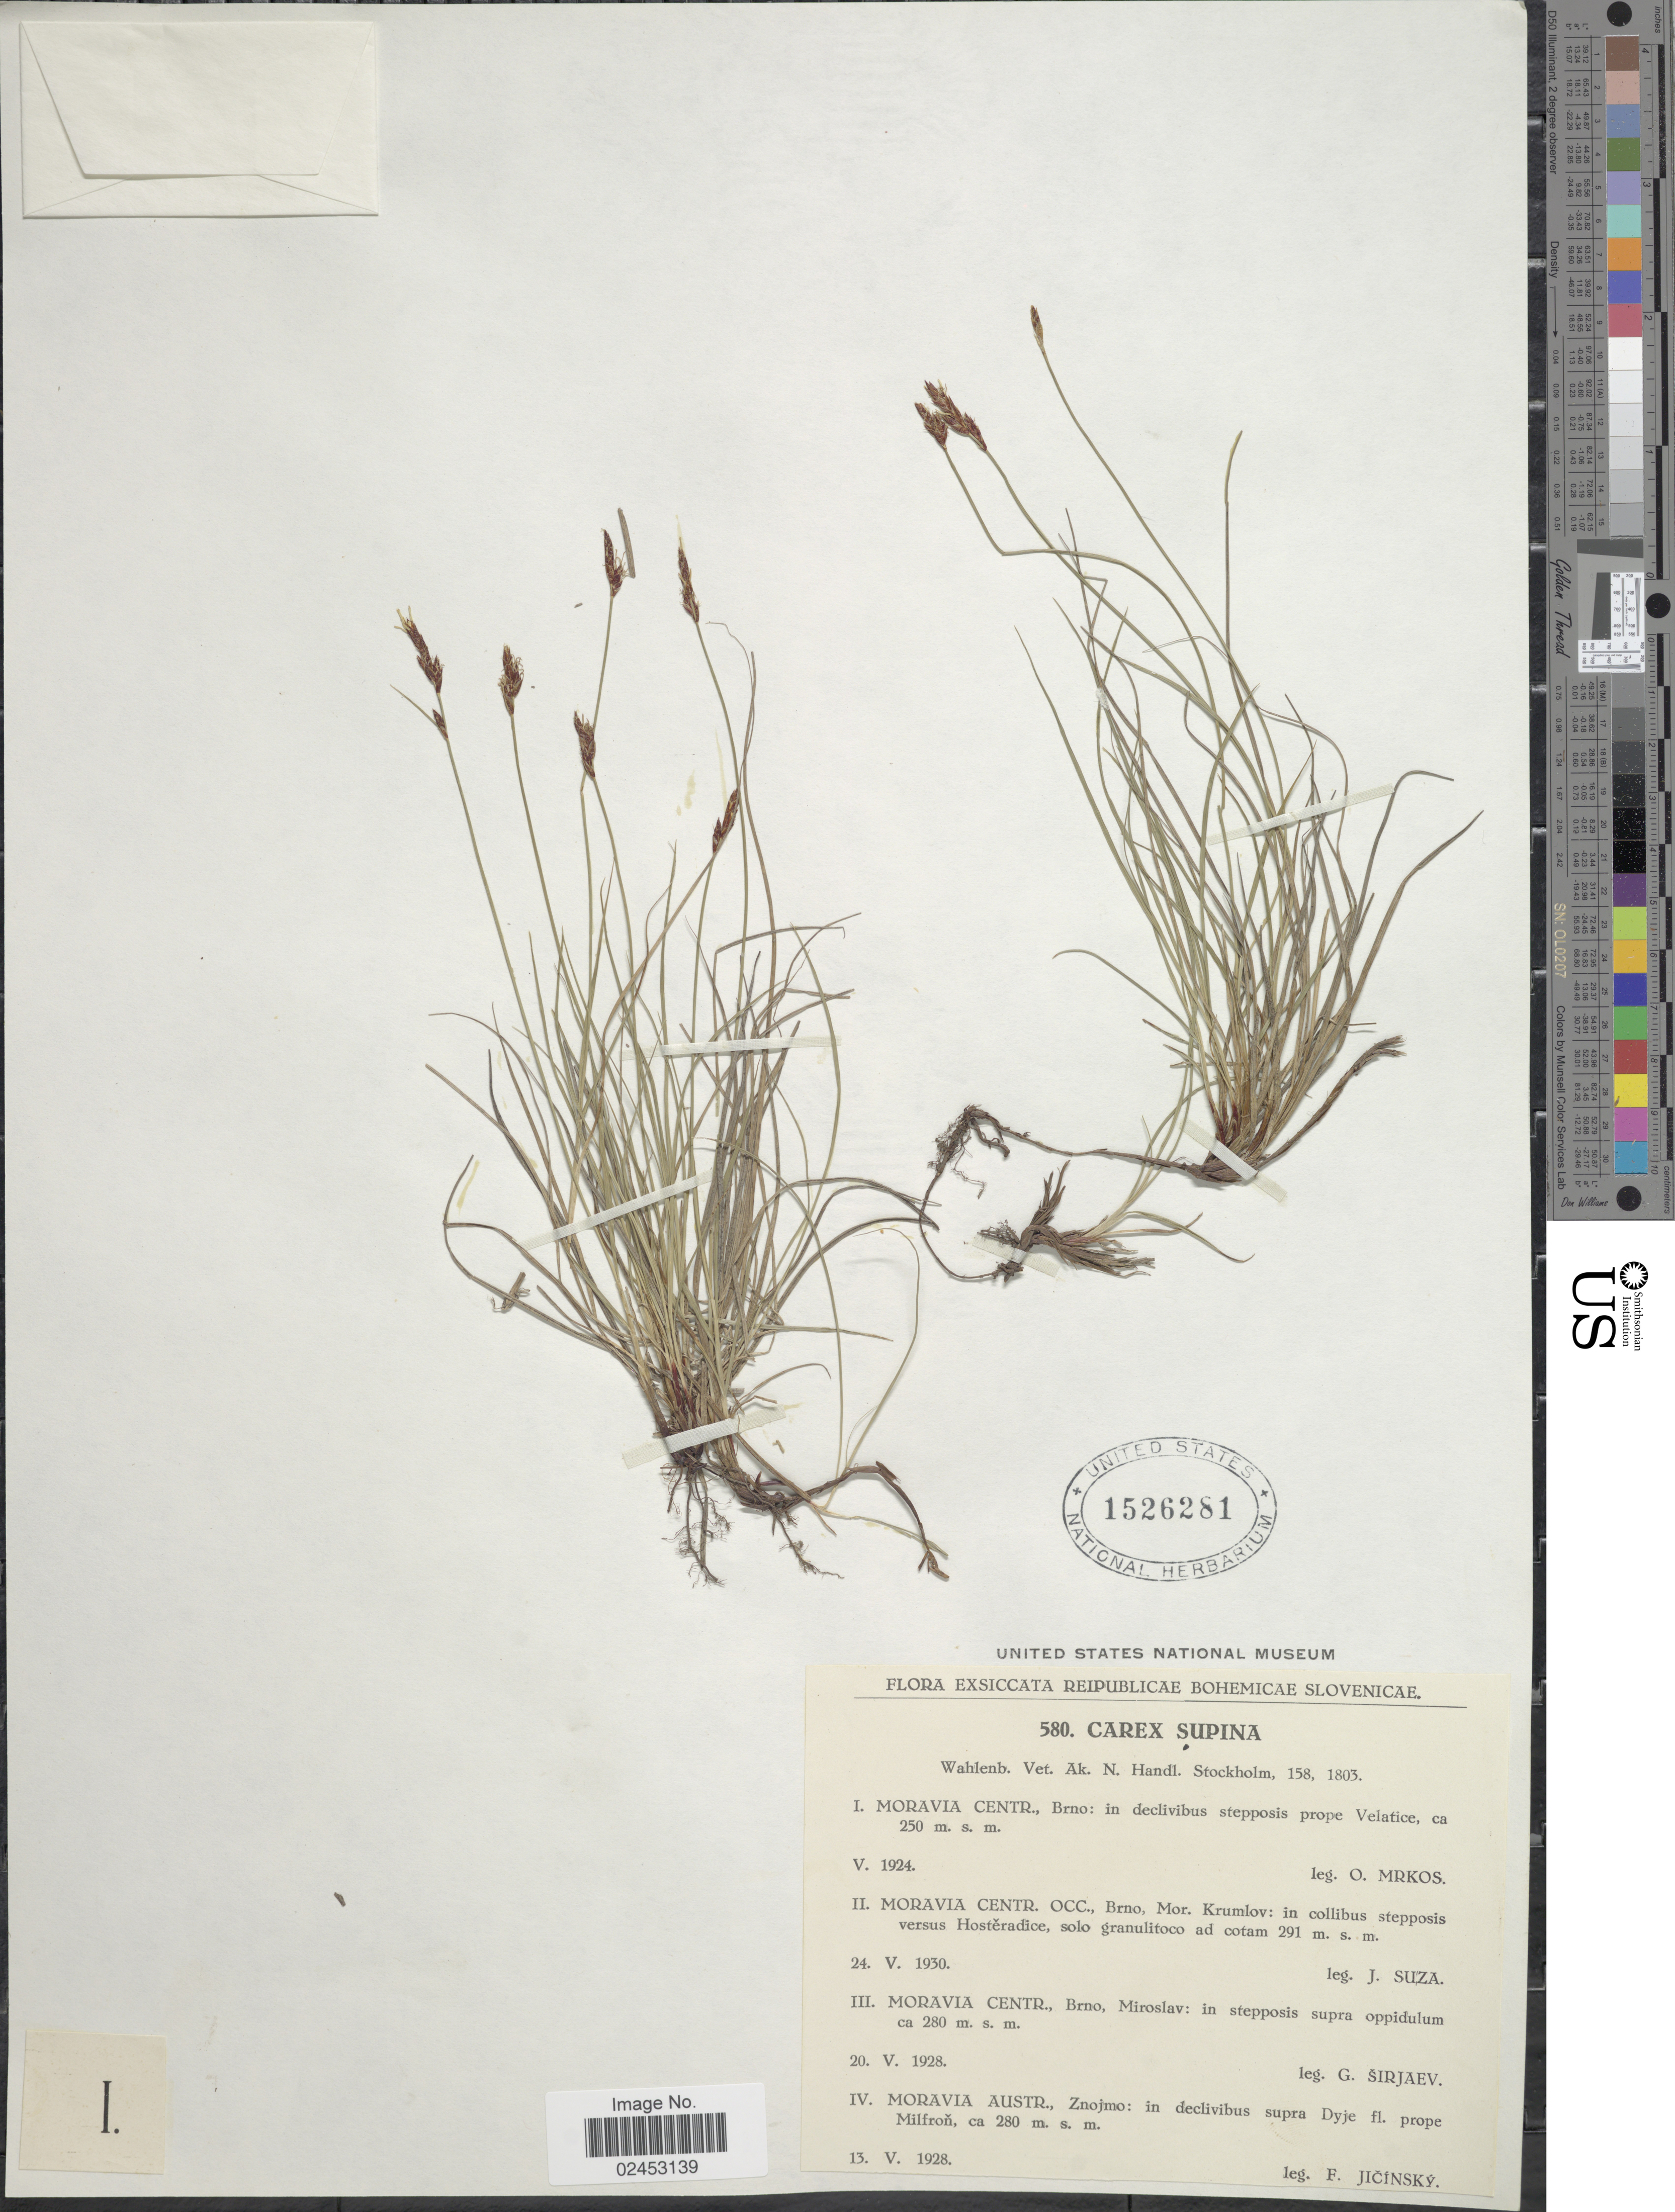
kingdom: Plantae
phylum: Tracheophyta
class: Liliopsida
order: Poales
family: Cyperaceae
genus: Carex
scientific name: Carex supina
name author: Willd. ex Wahlenb.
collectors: O. Mrkos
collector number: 580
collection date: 1924-05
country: Czechia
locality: Reipublicae Bohemicae Slovenicae, Moravia centr., Brno: in declivibus stepposis prope Velatice.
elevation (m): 250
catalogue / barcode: US 1526281